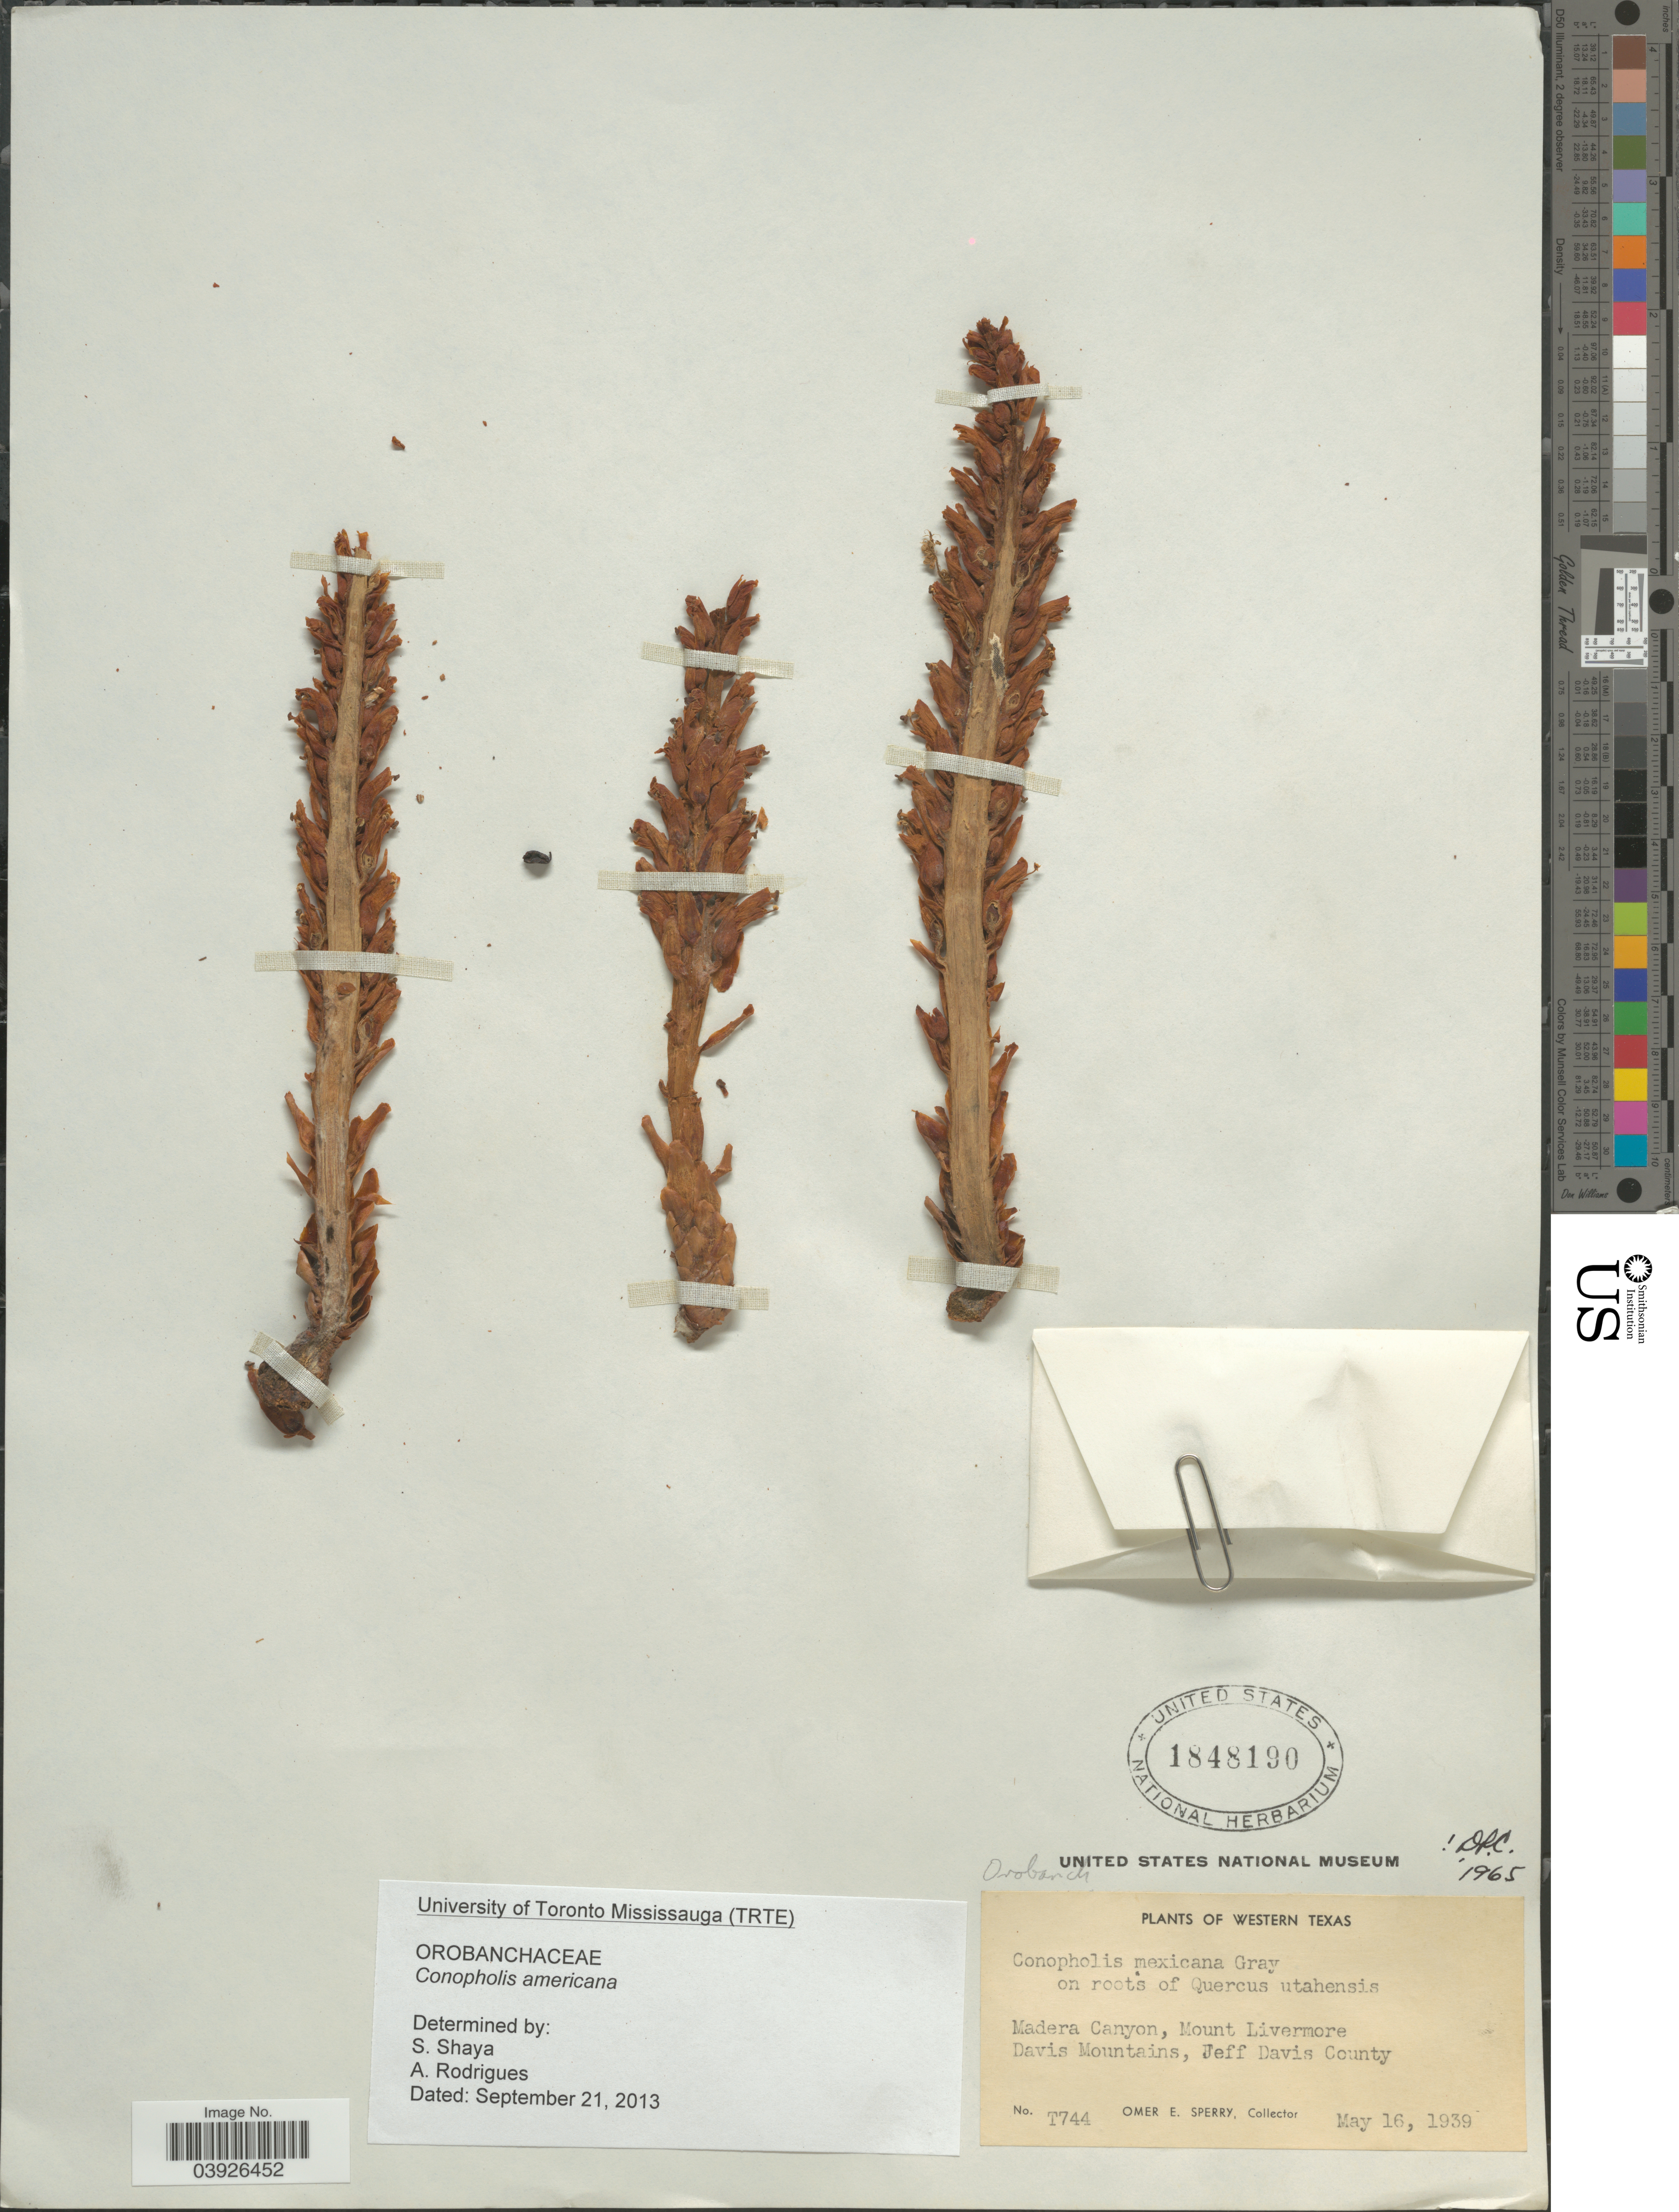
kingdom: Plantae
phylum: Tracheophyta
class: Magnoliopsida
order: Lamiales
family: Orobanchaceae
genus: Conopholis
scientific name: Conopholis americana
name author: (L. f.) Wallr.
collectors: O. E. Sperry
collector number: T744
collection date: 1939-05-16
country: United States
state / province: Texas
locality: Western Texas. Madera Canyon, Mount Livermore. Davis Mountains, Jeff Davis County.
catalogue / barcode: US 1848190